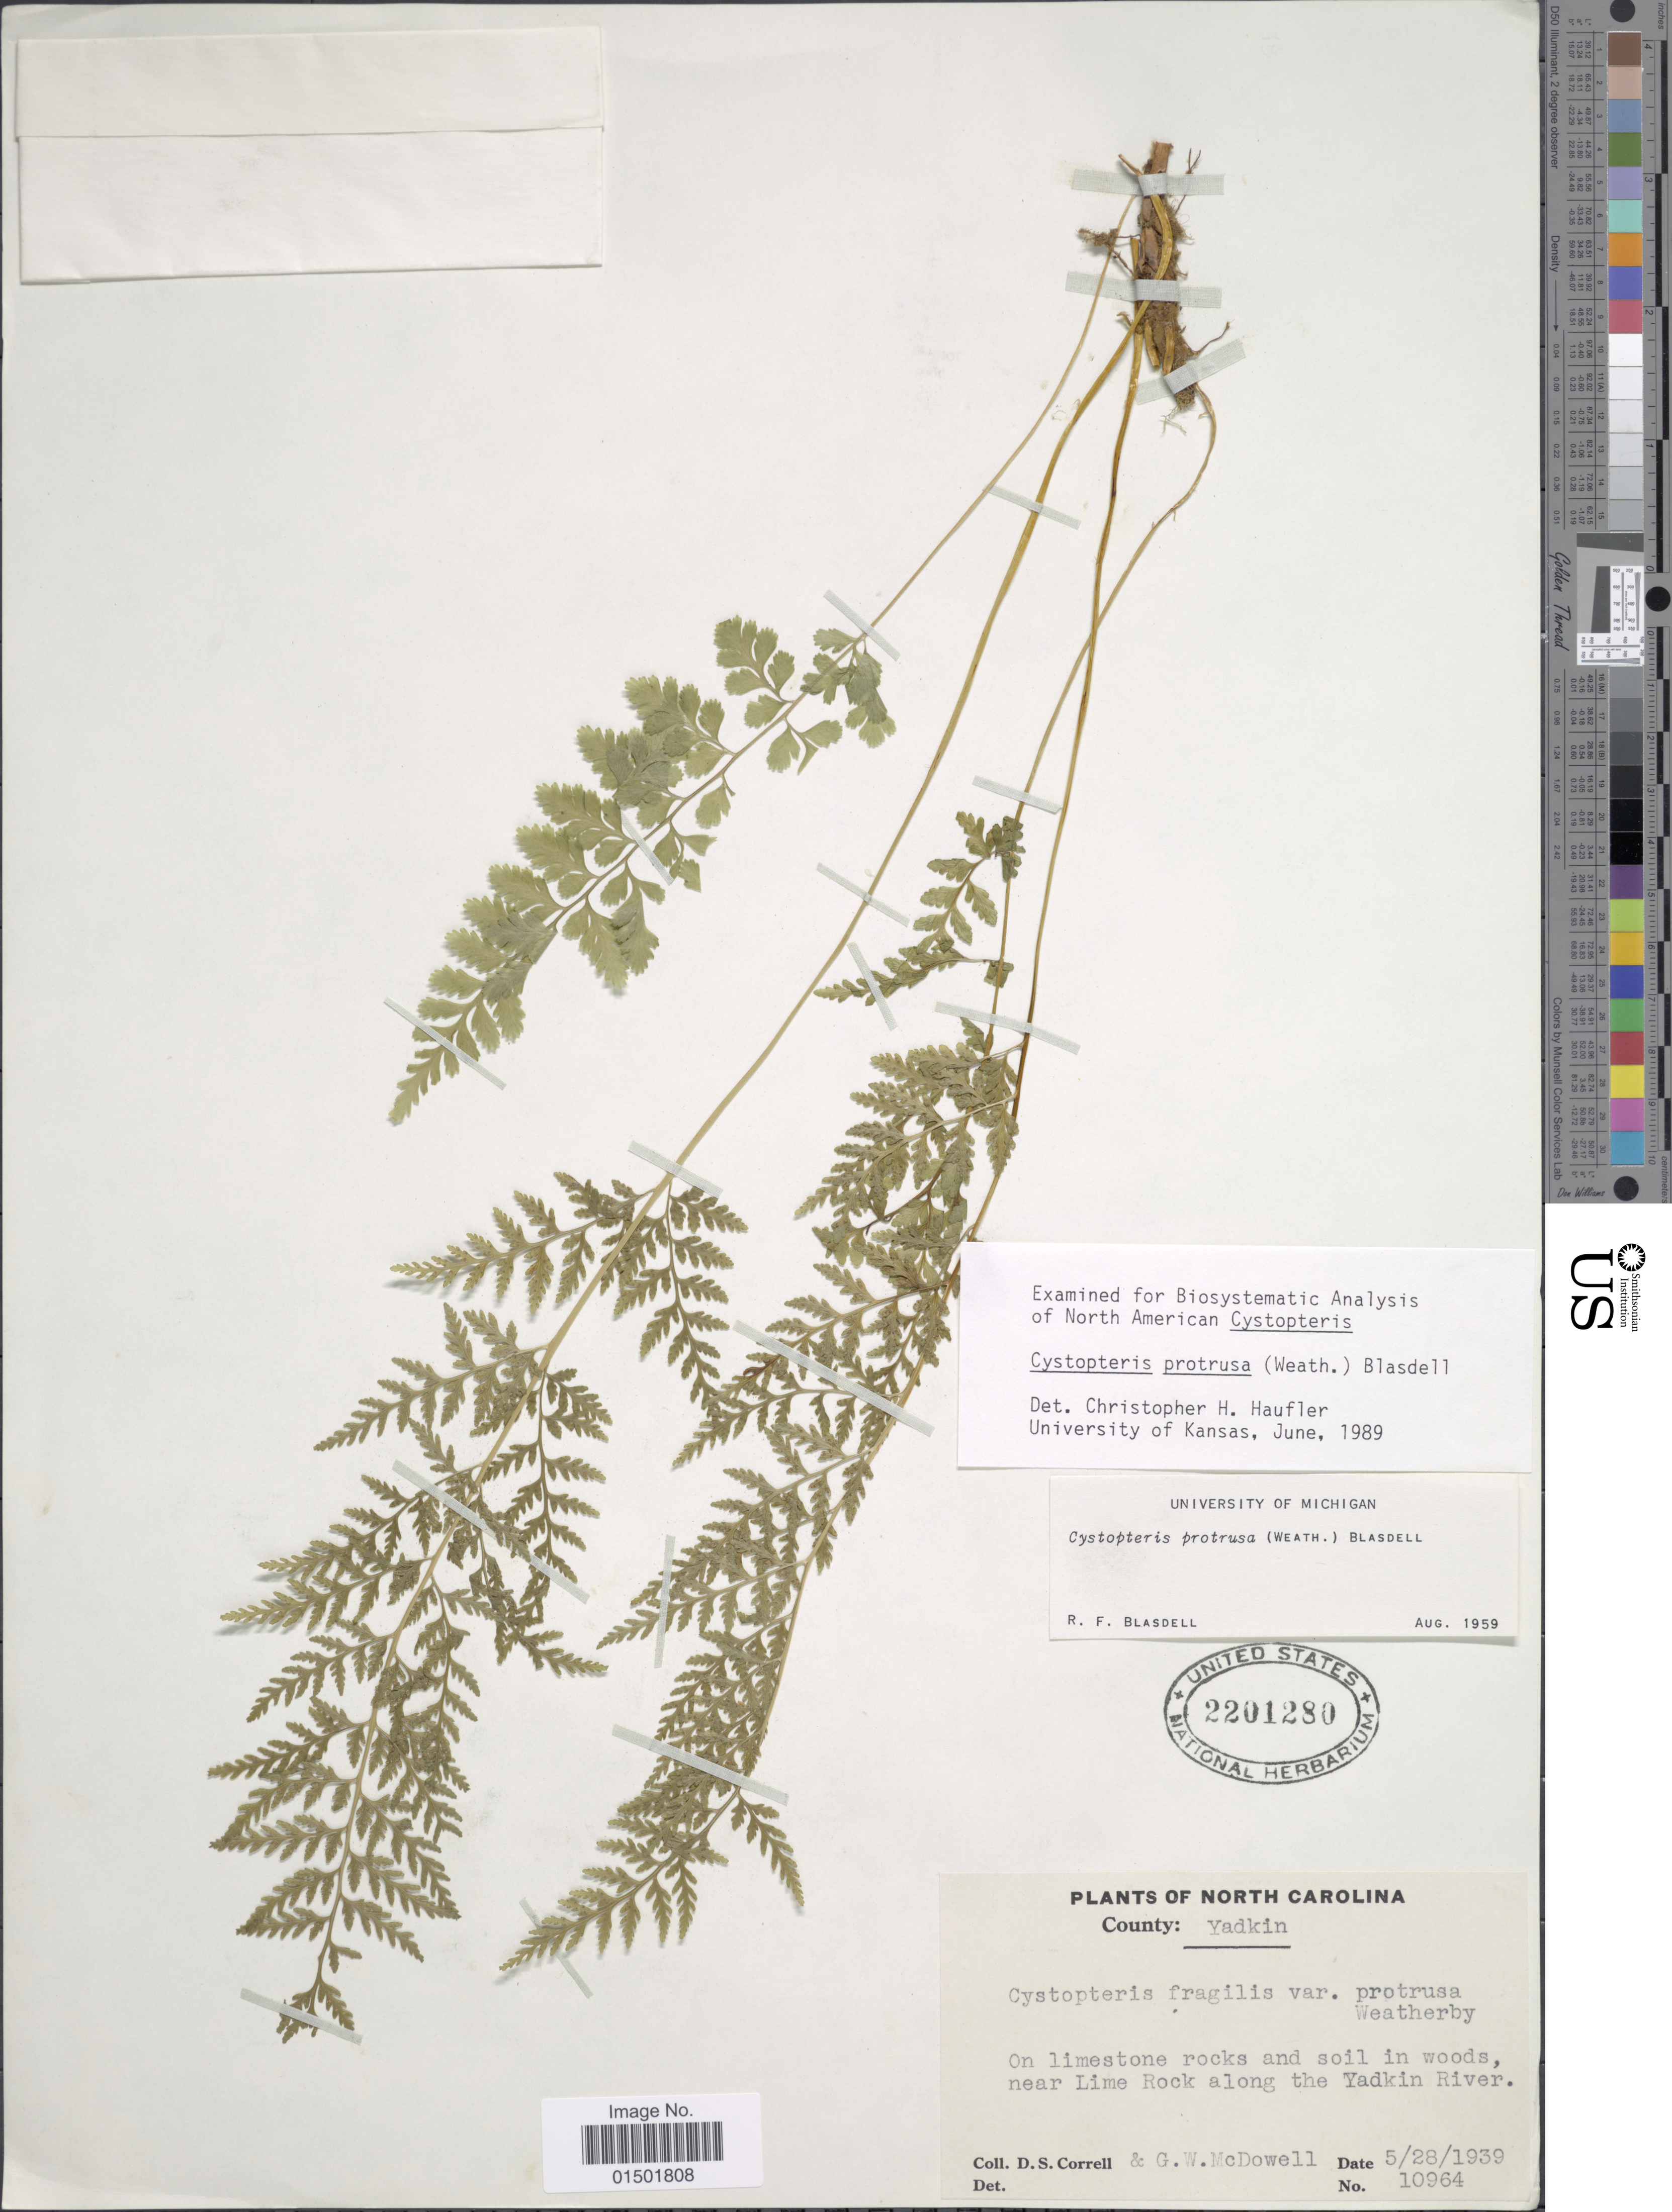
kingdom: Plantae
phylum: Tracheophyta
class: Polypodiopsida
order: Polypodiales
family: Cystopteridaceae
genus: Cystopteris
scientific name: Cystopteris protrusa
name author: (Weath.) Blasdell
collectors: D. S. Correll & G. McDowell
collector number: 10964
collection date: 1939-05-28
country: United States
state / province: North Carolina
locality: County: Yadkin. On limestone rocks and soil in woods near Lime Rock along the Yadkin River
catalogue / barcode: US 2201280